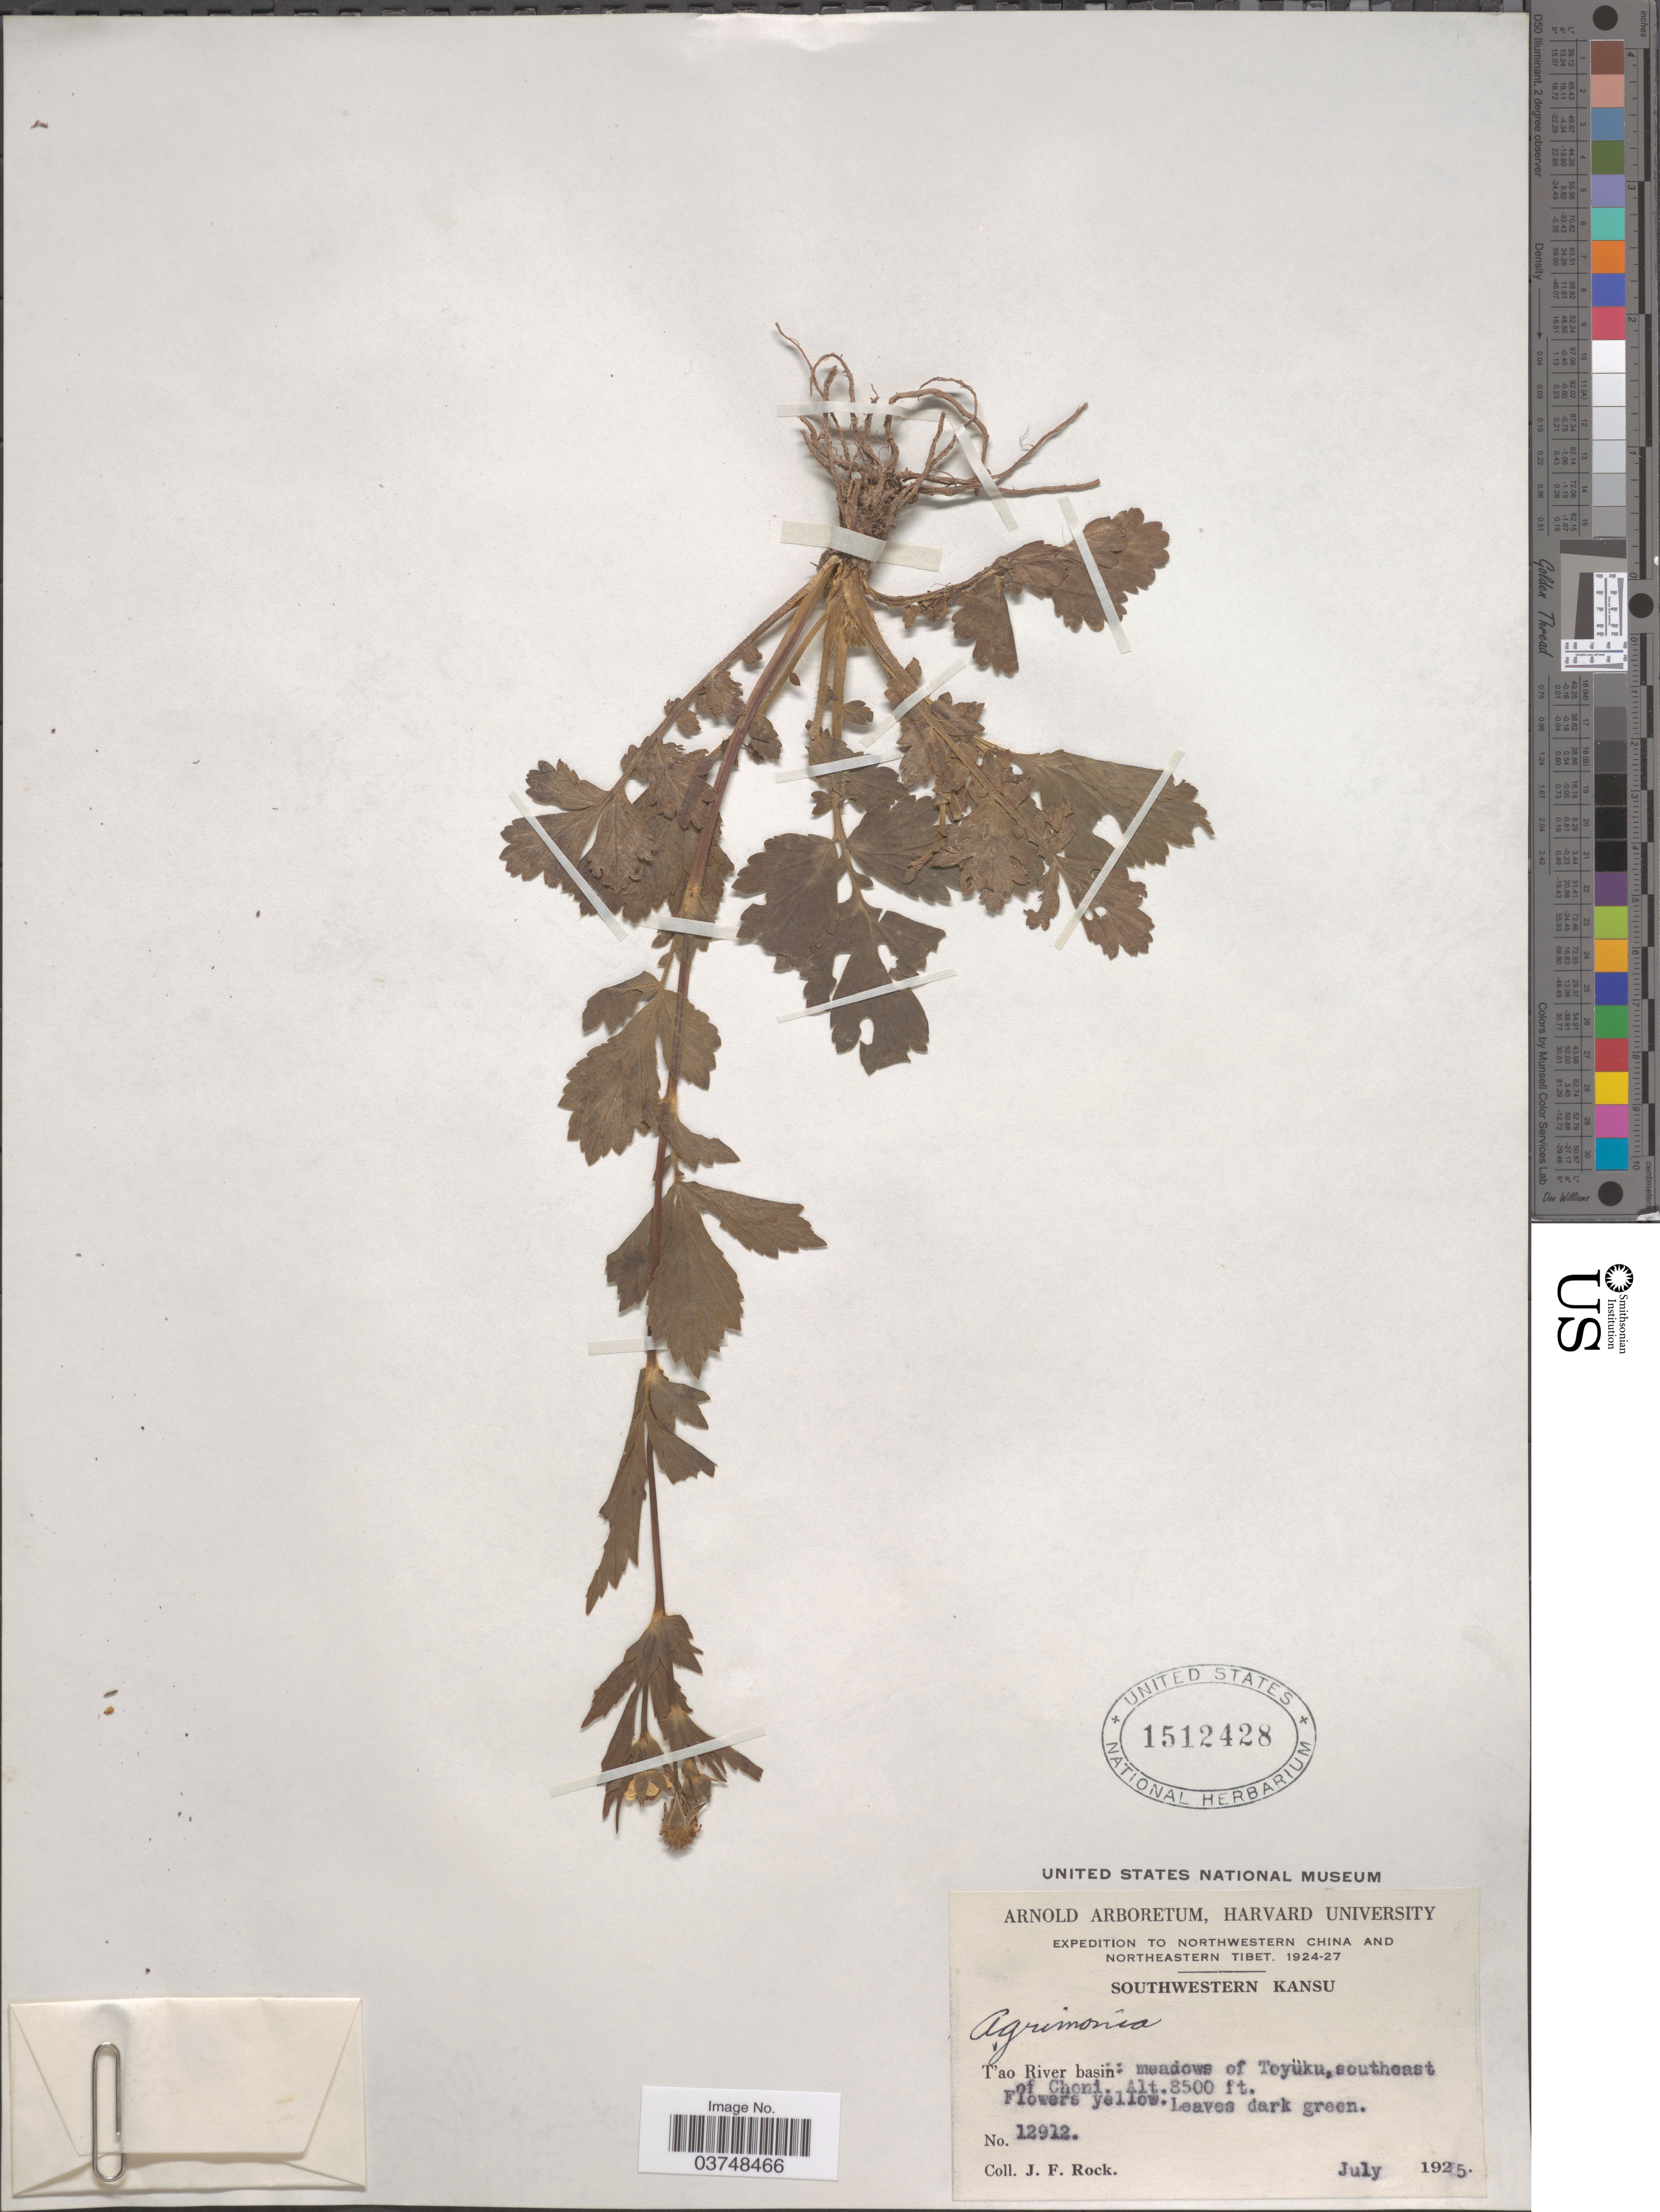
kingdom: Plantae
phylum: Tracheophyta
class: Magnoliopsida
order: Rosales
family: Rosaceae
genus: Geum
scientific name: Geum sp.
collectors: J. Rock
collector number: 12912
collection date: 1925-07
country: China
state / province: Gansu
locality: Northwestern China. Southwestern Kansu. T'ao River basin: meadows of Toyüku, southeast of Choni.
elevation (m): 2591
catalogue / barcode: US 1512428